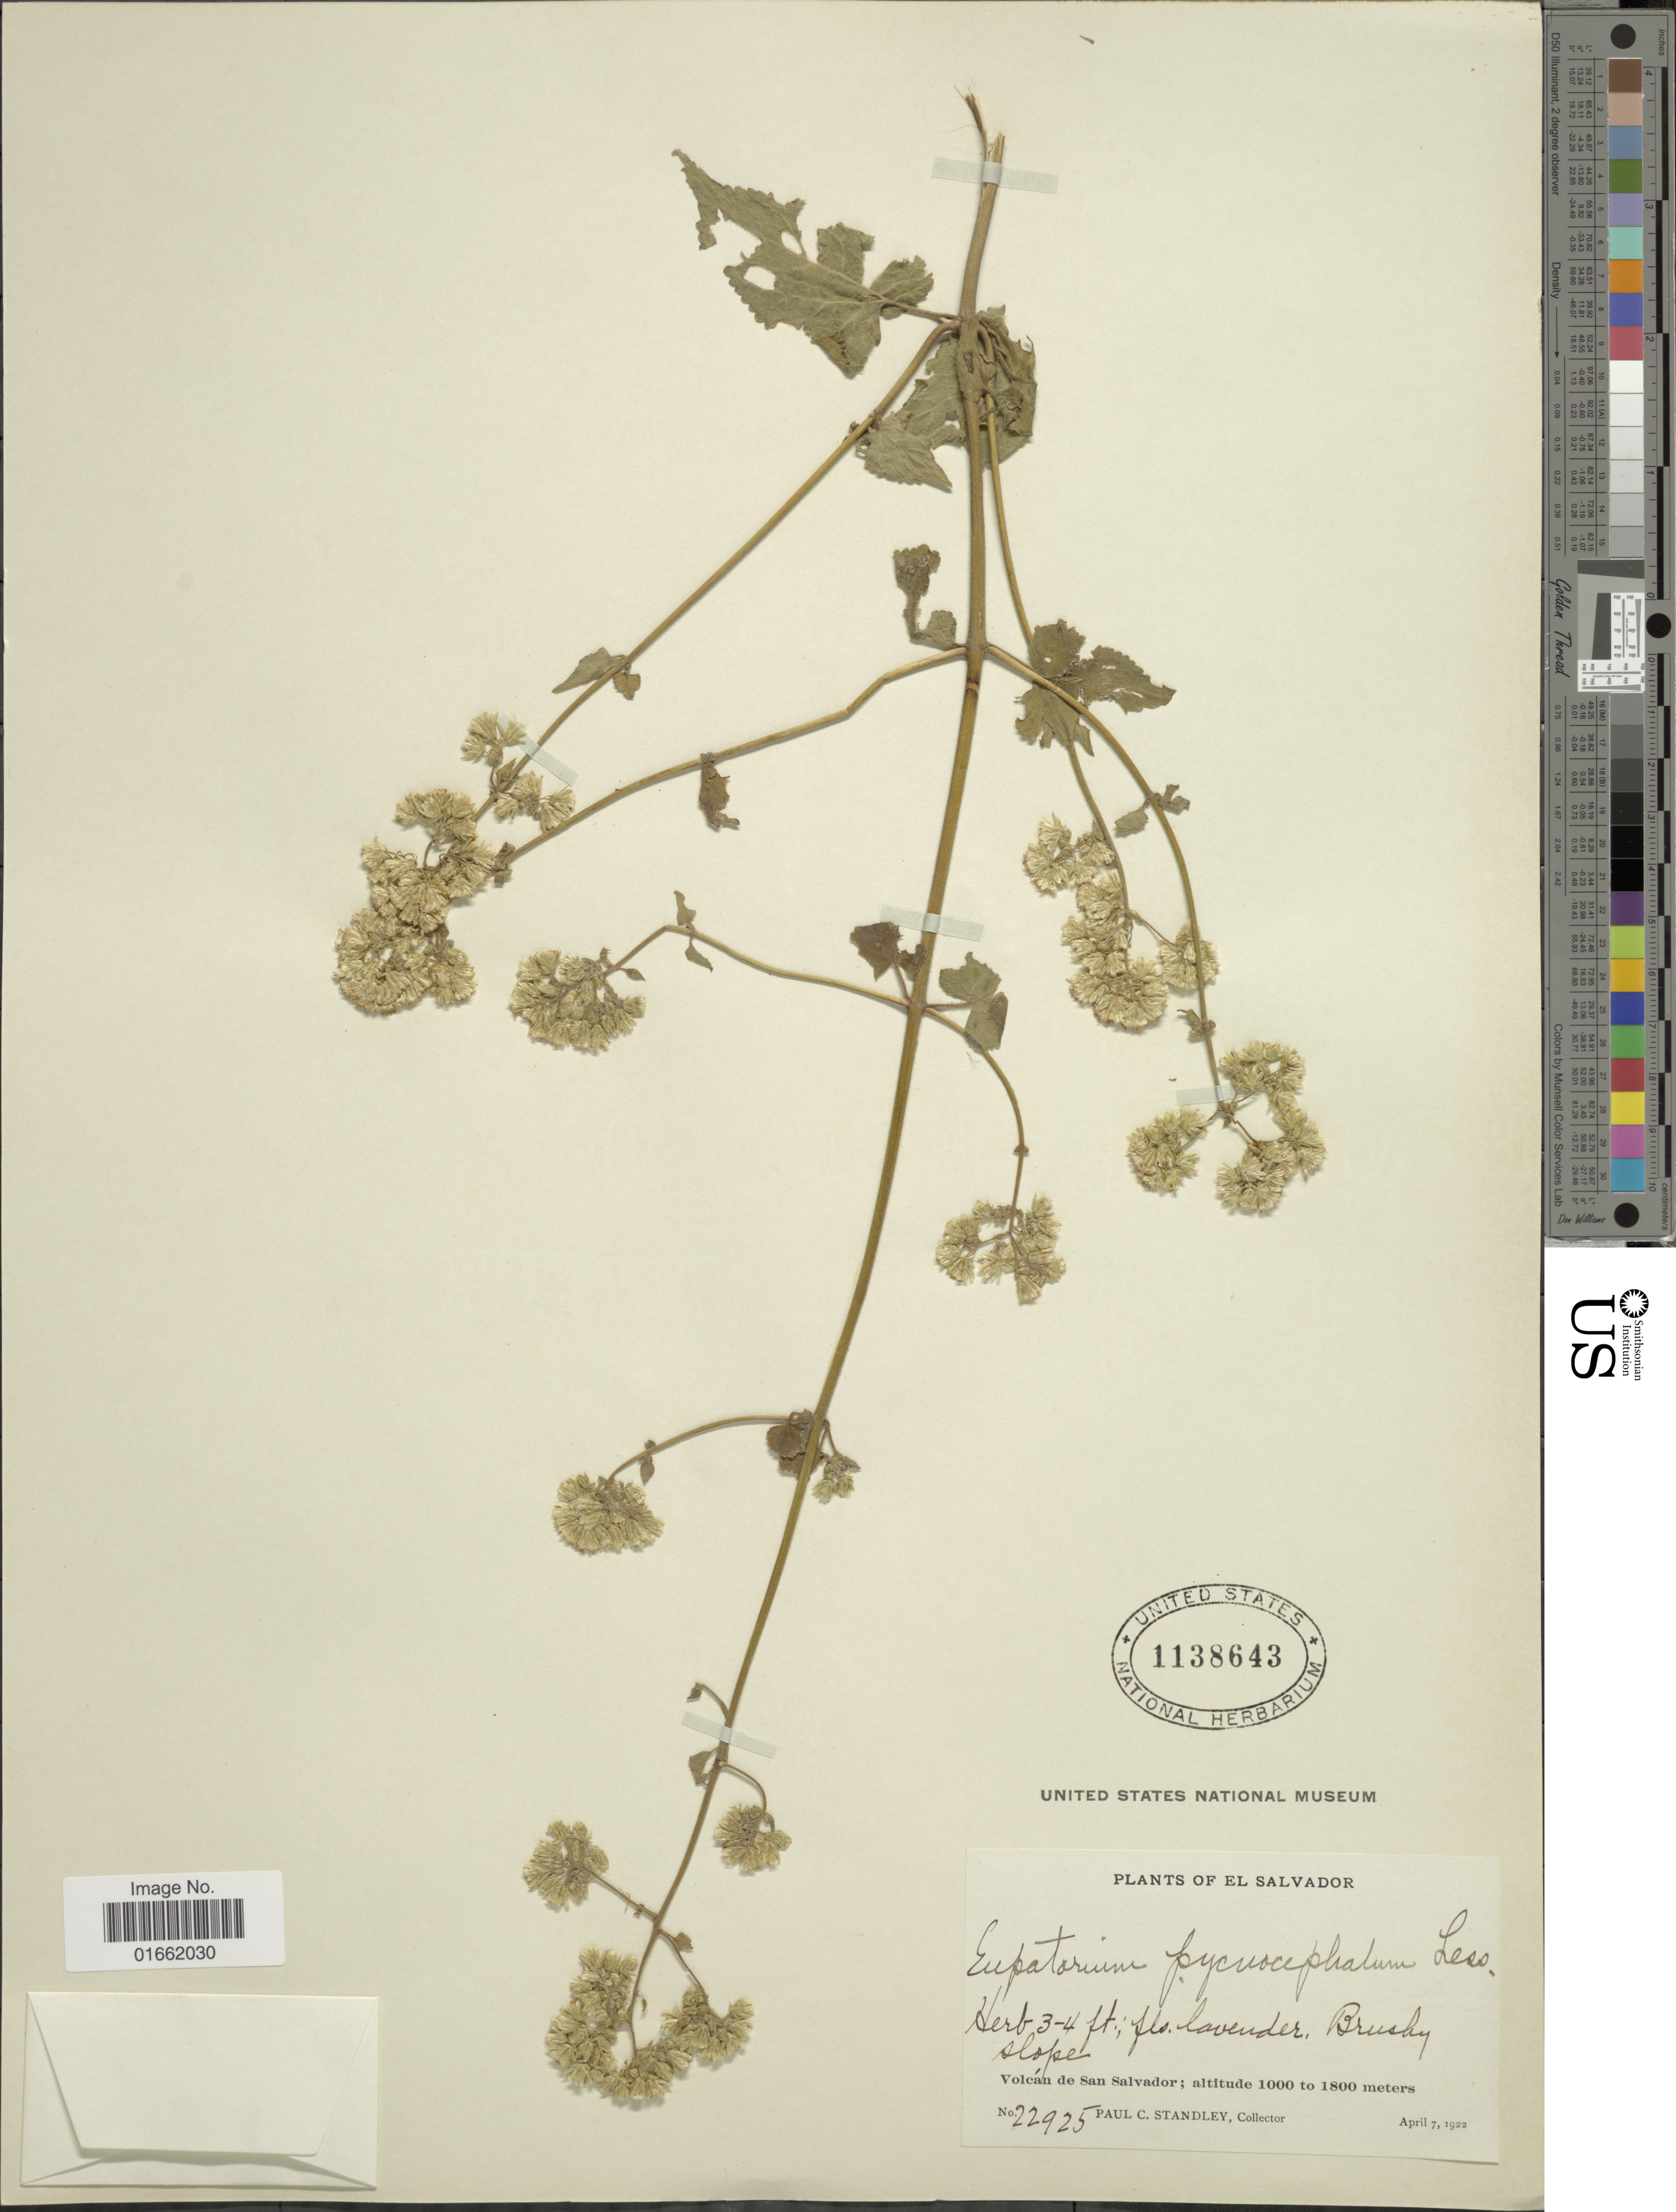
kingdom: Plantae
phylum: Tracheophyta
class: Magnoliopsida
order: Asterales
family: Asteraceae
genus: Fleischmannia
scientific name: Fleischmannia pycnocephaloides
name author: (B.L. Rob.) R.M. King & H. Rob.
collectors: P. C. Standley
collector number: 22925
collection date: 1922-04-07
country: El Salvador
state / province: San Salvador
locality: Volcán de San Salvador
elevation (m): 1000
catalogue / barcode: US 1138643